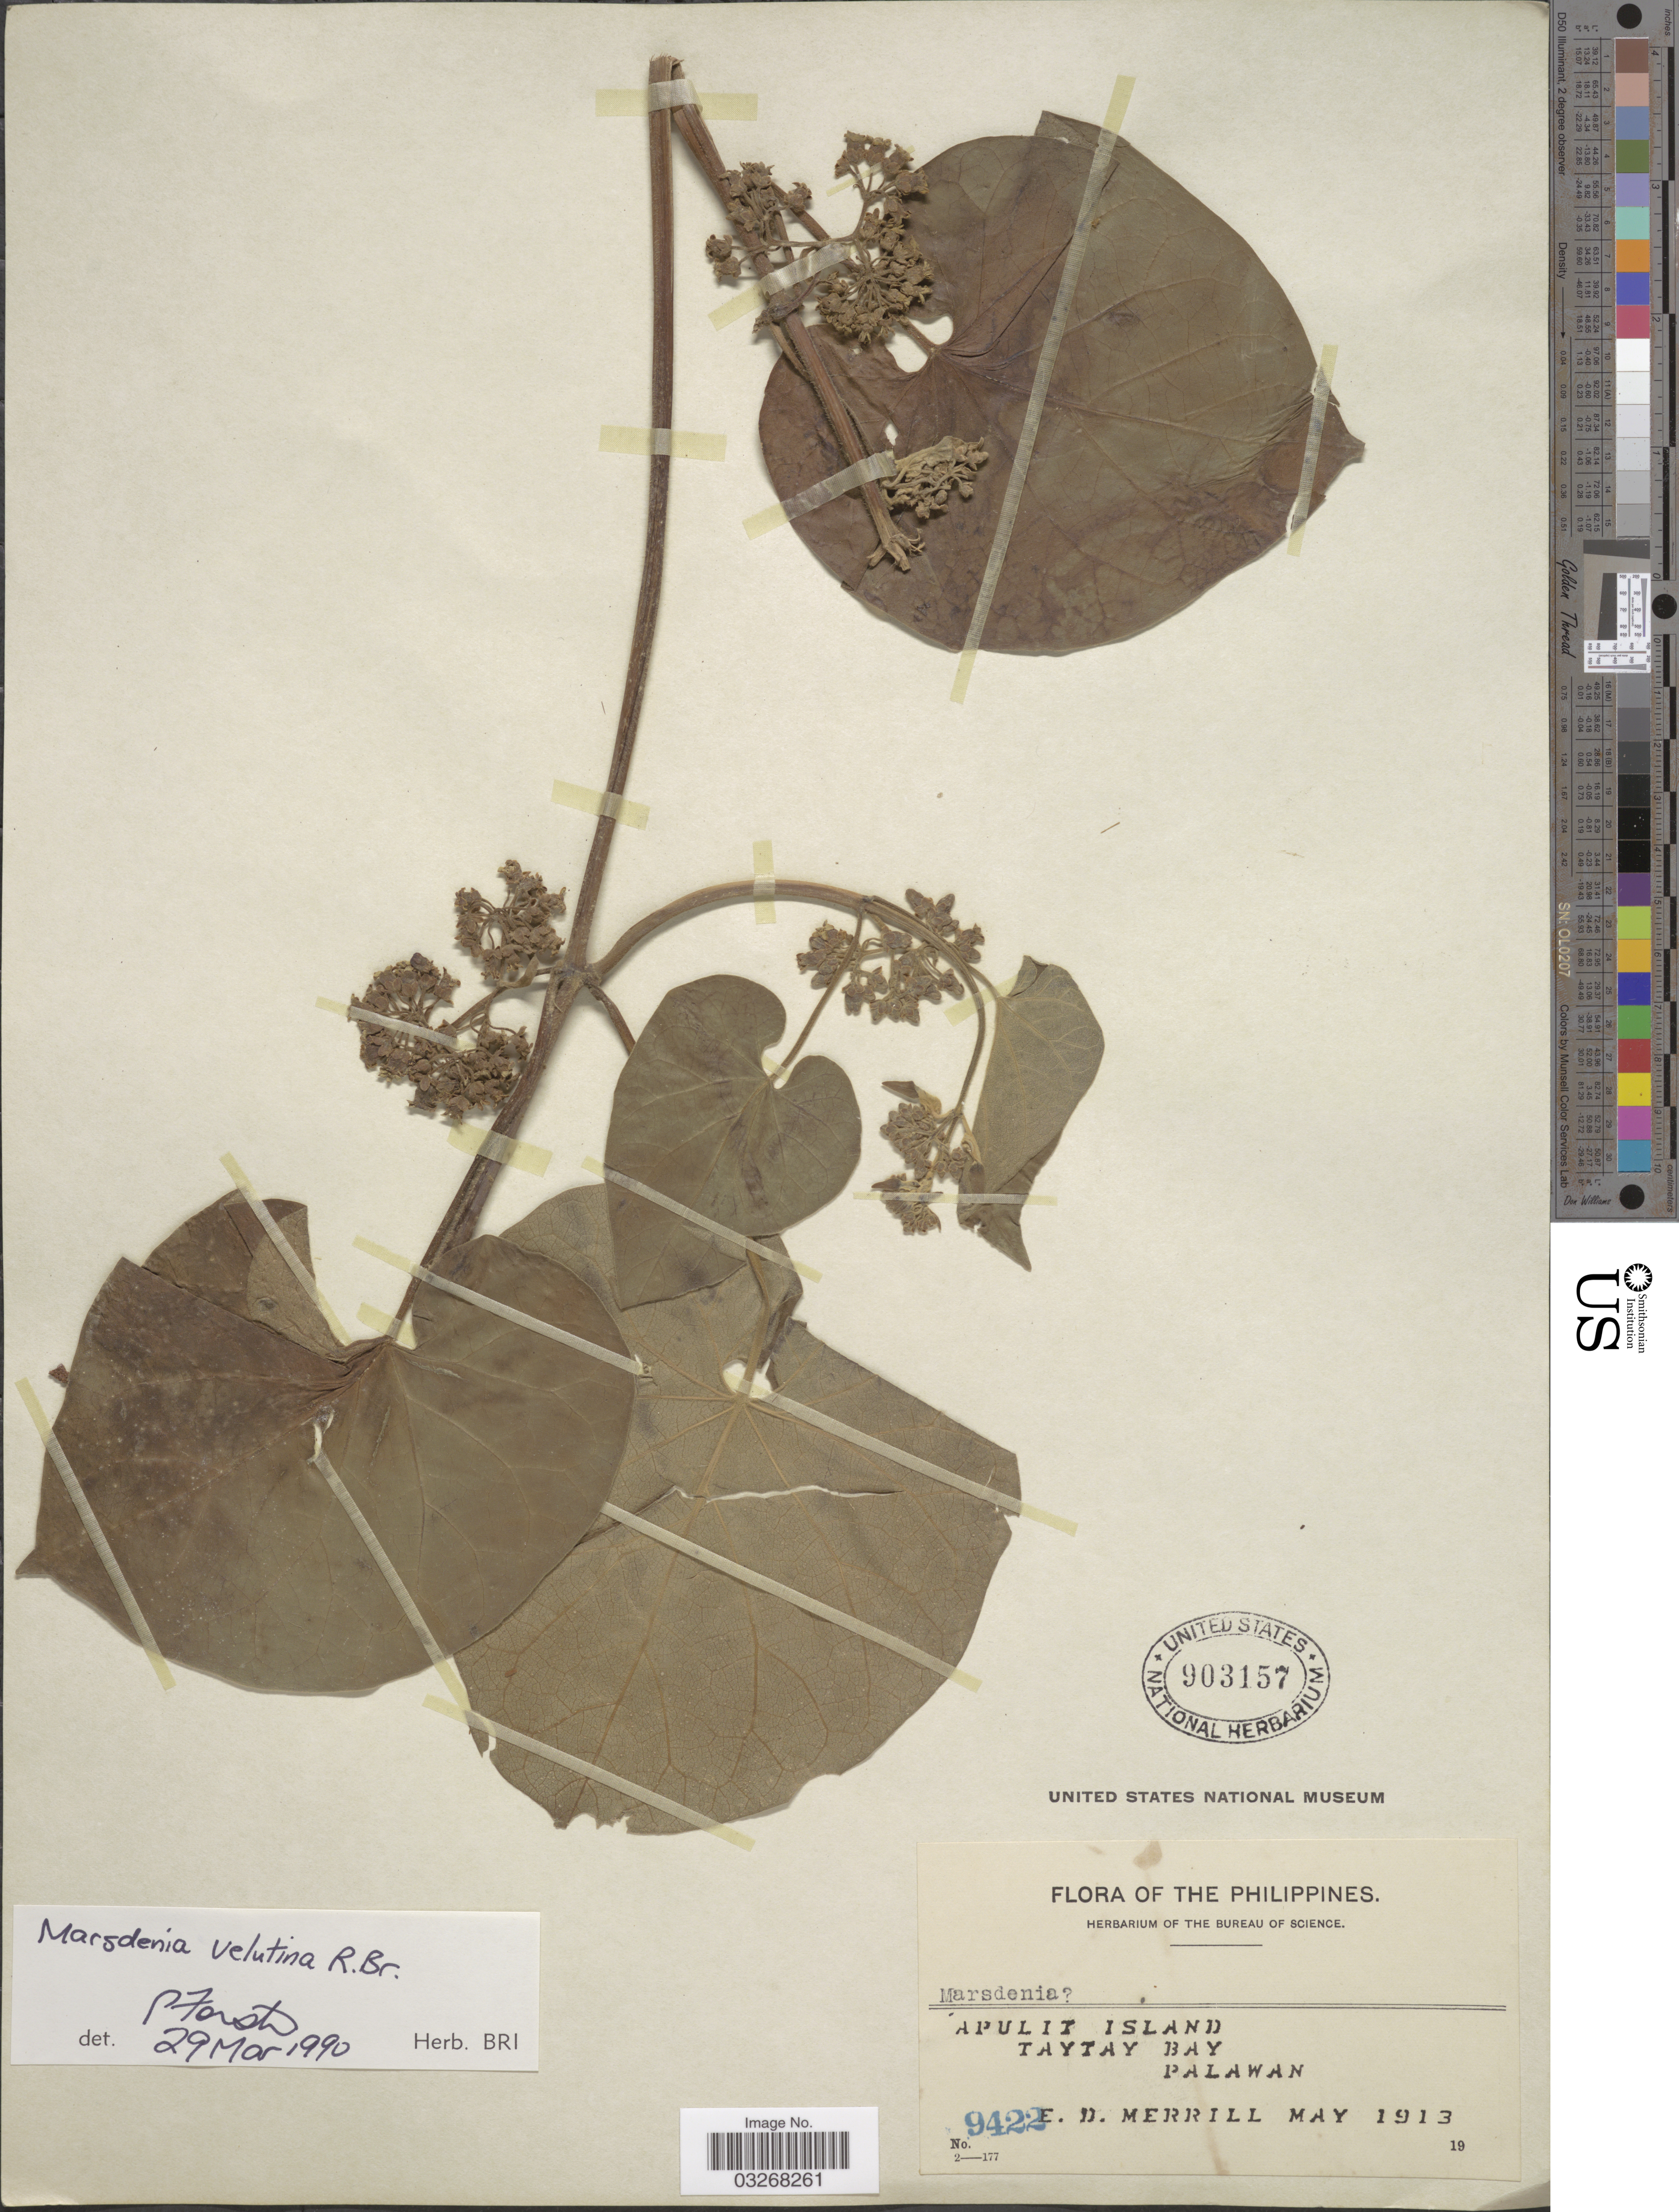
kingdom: Plantae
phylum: Tracheophyta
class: Magnoliopsida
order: Gentianales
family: Apocynaceae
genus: Marsdenia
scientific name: Marsdenia velutina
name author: R. Br.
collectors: E. D. Merrill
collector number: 9422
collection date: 1913-05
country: Philippines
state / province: Mimaropa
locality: Apulit Island. Taytay Bay. Palawan.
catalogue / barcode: US 903157